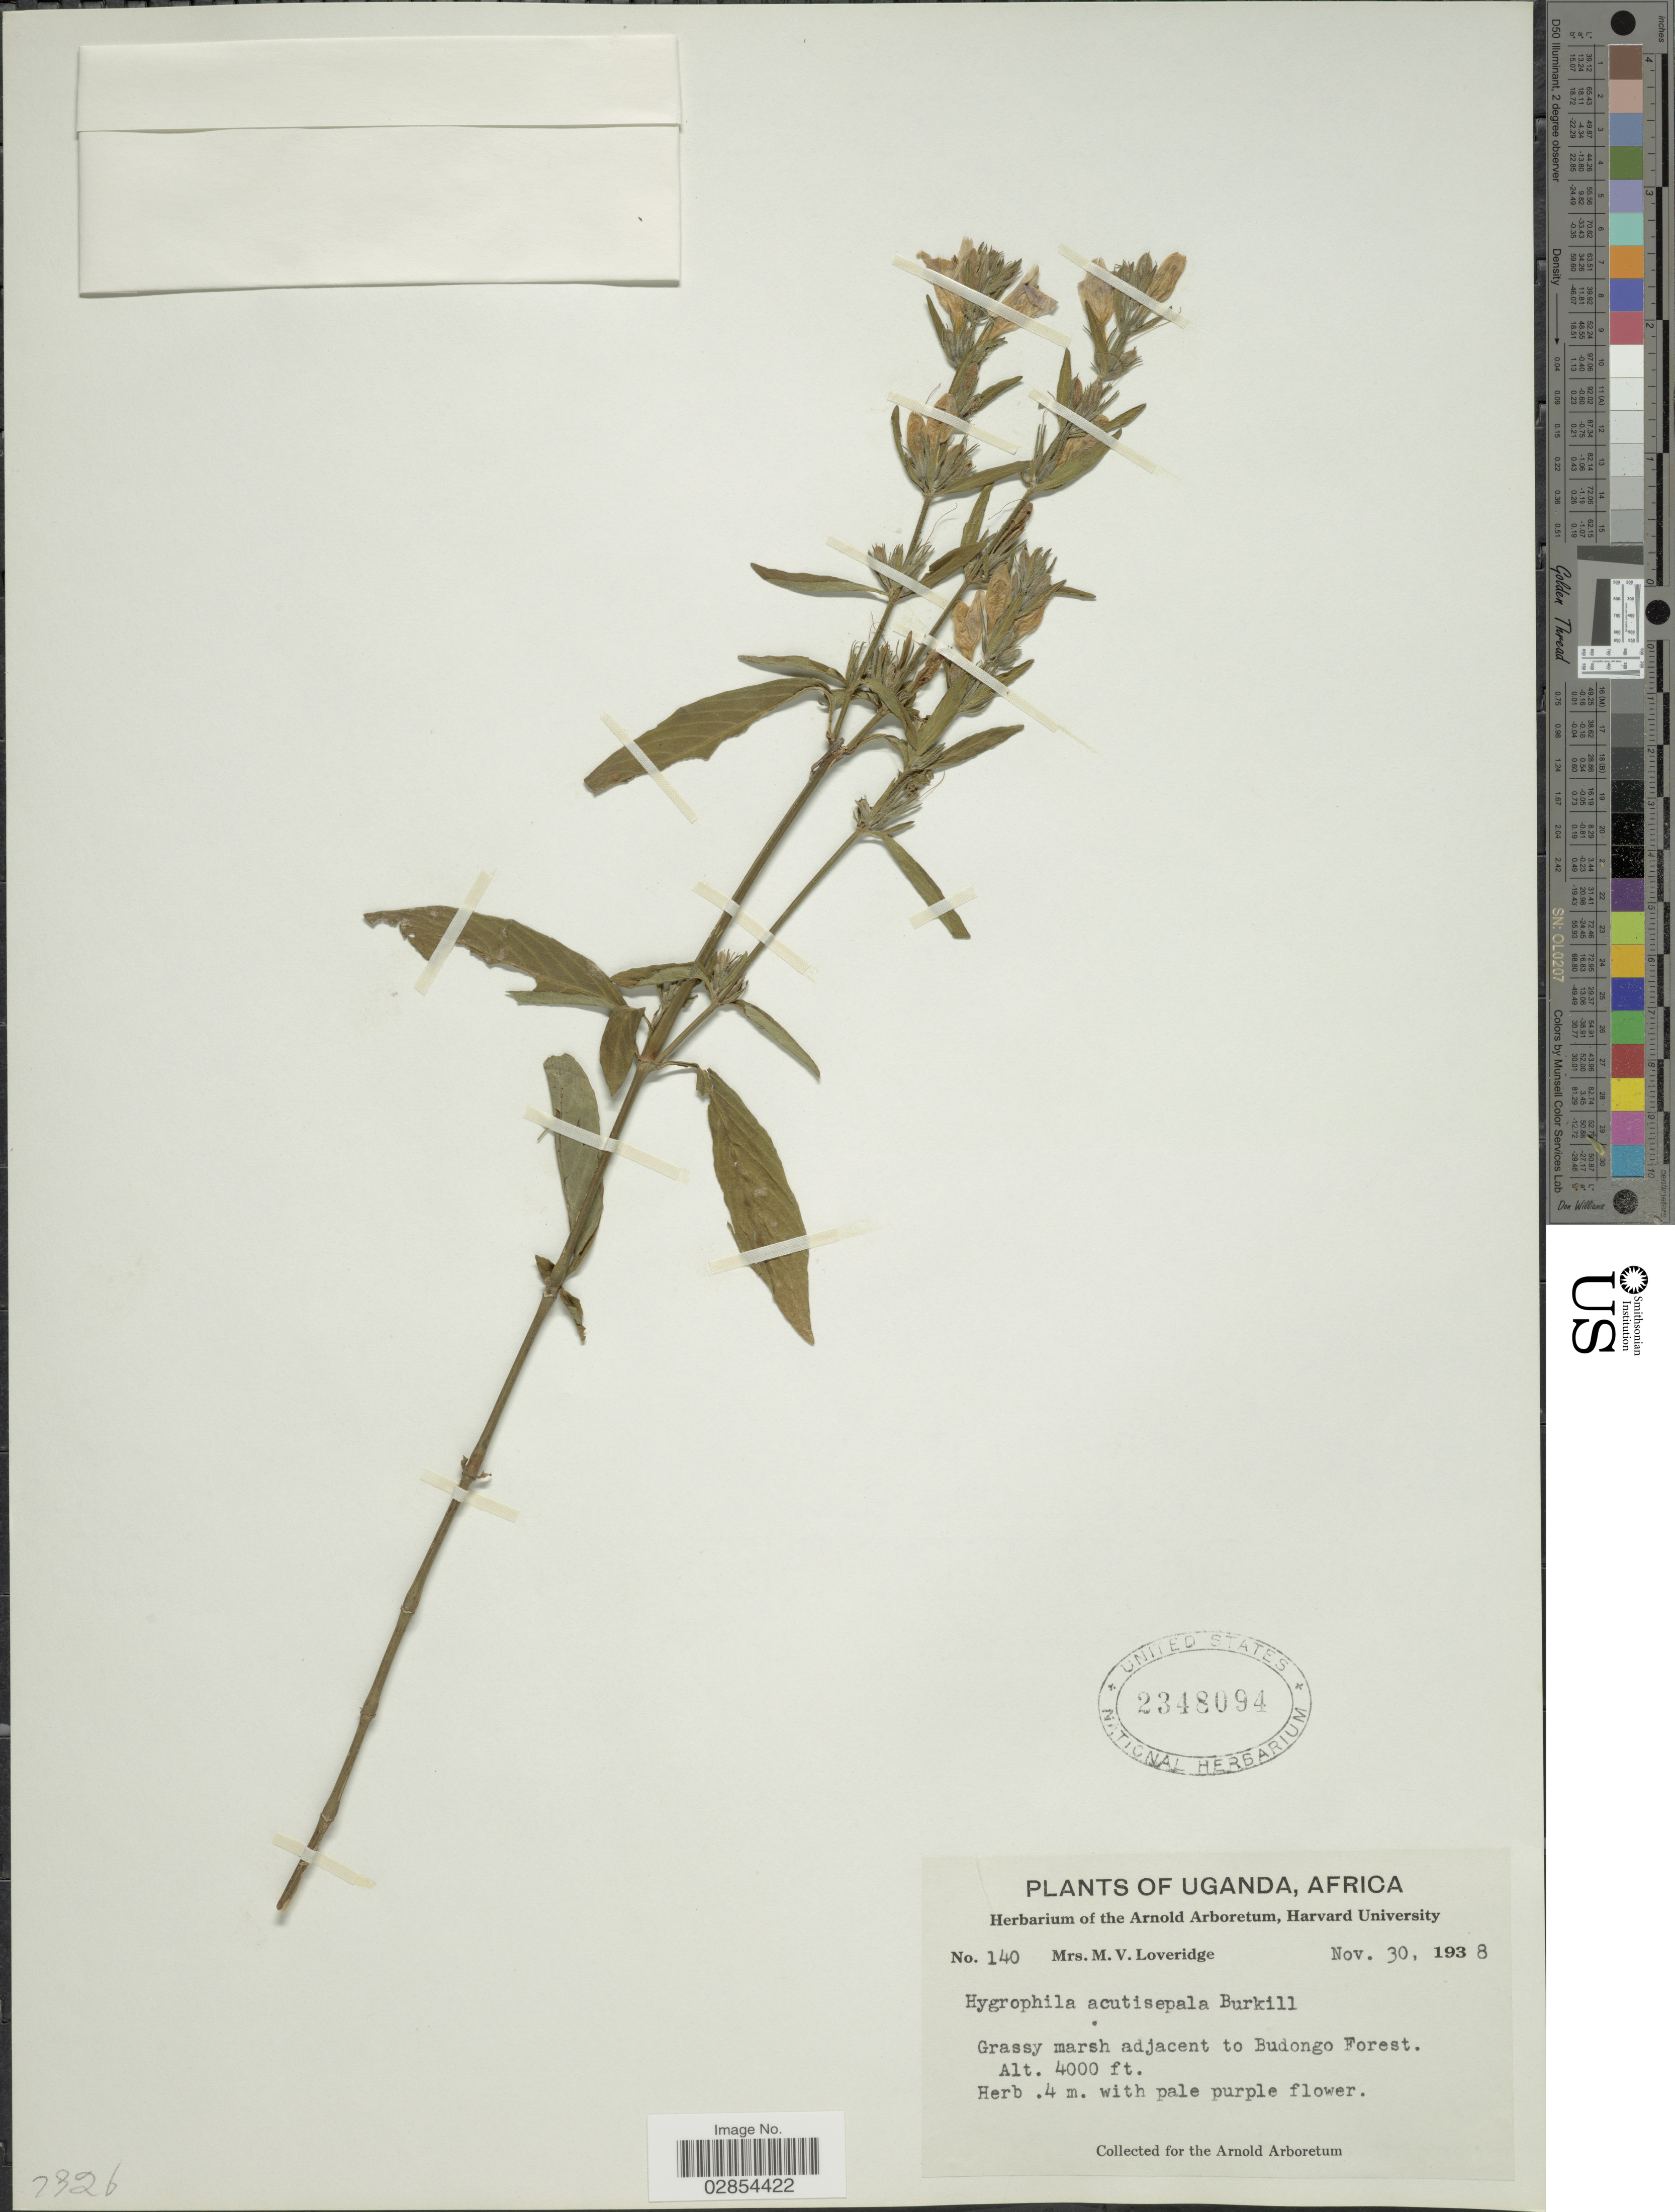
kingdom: Plantae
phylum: Tracheophyta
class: Magnoliopsida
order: Lamiales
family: Acanthaceae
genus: Hygrophila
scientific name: Hygrophila acutisepala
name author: A. Chev.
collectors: M. Loveridge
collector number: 140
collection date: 1938-11-30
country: Uganda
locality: Grassy marsh adjacent to Budongo Forest.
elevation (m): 1219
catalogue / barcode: US 2348094